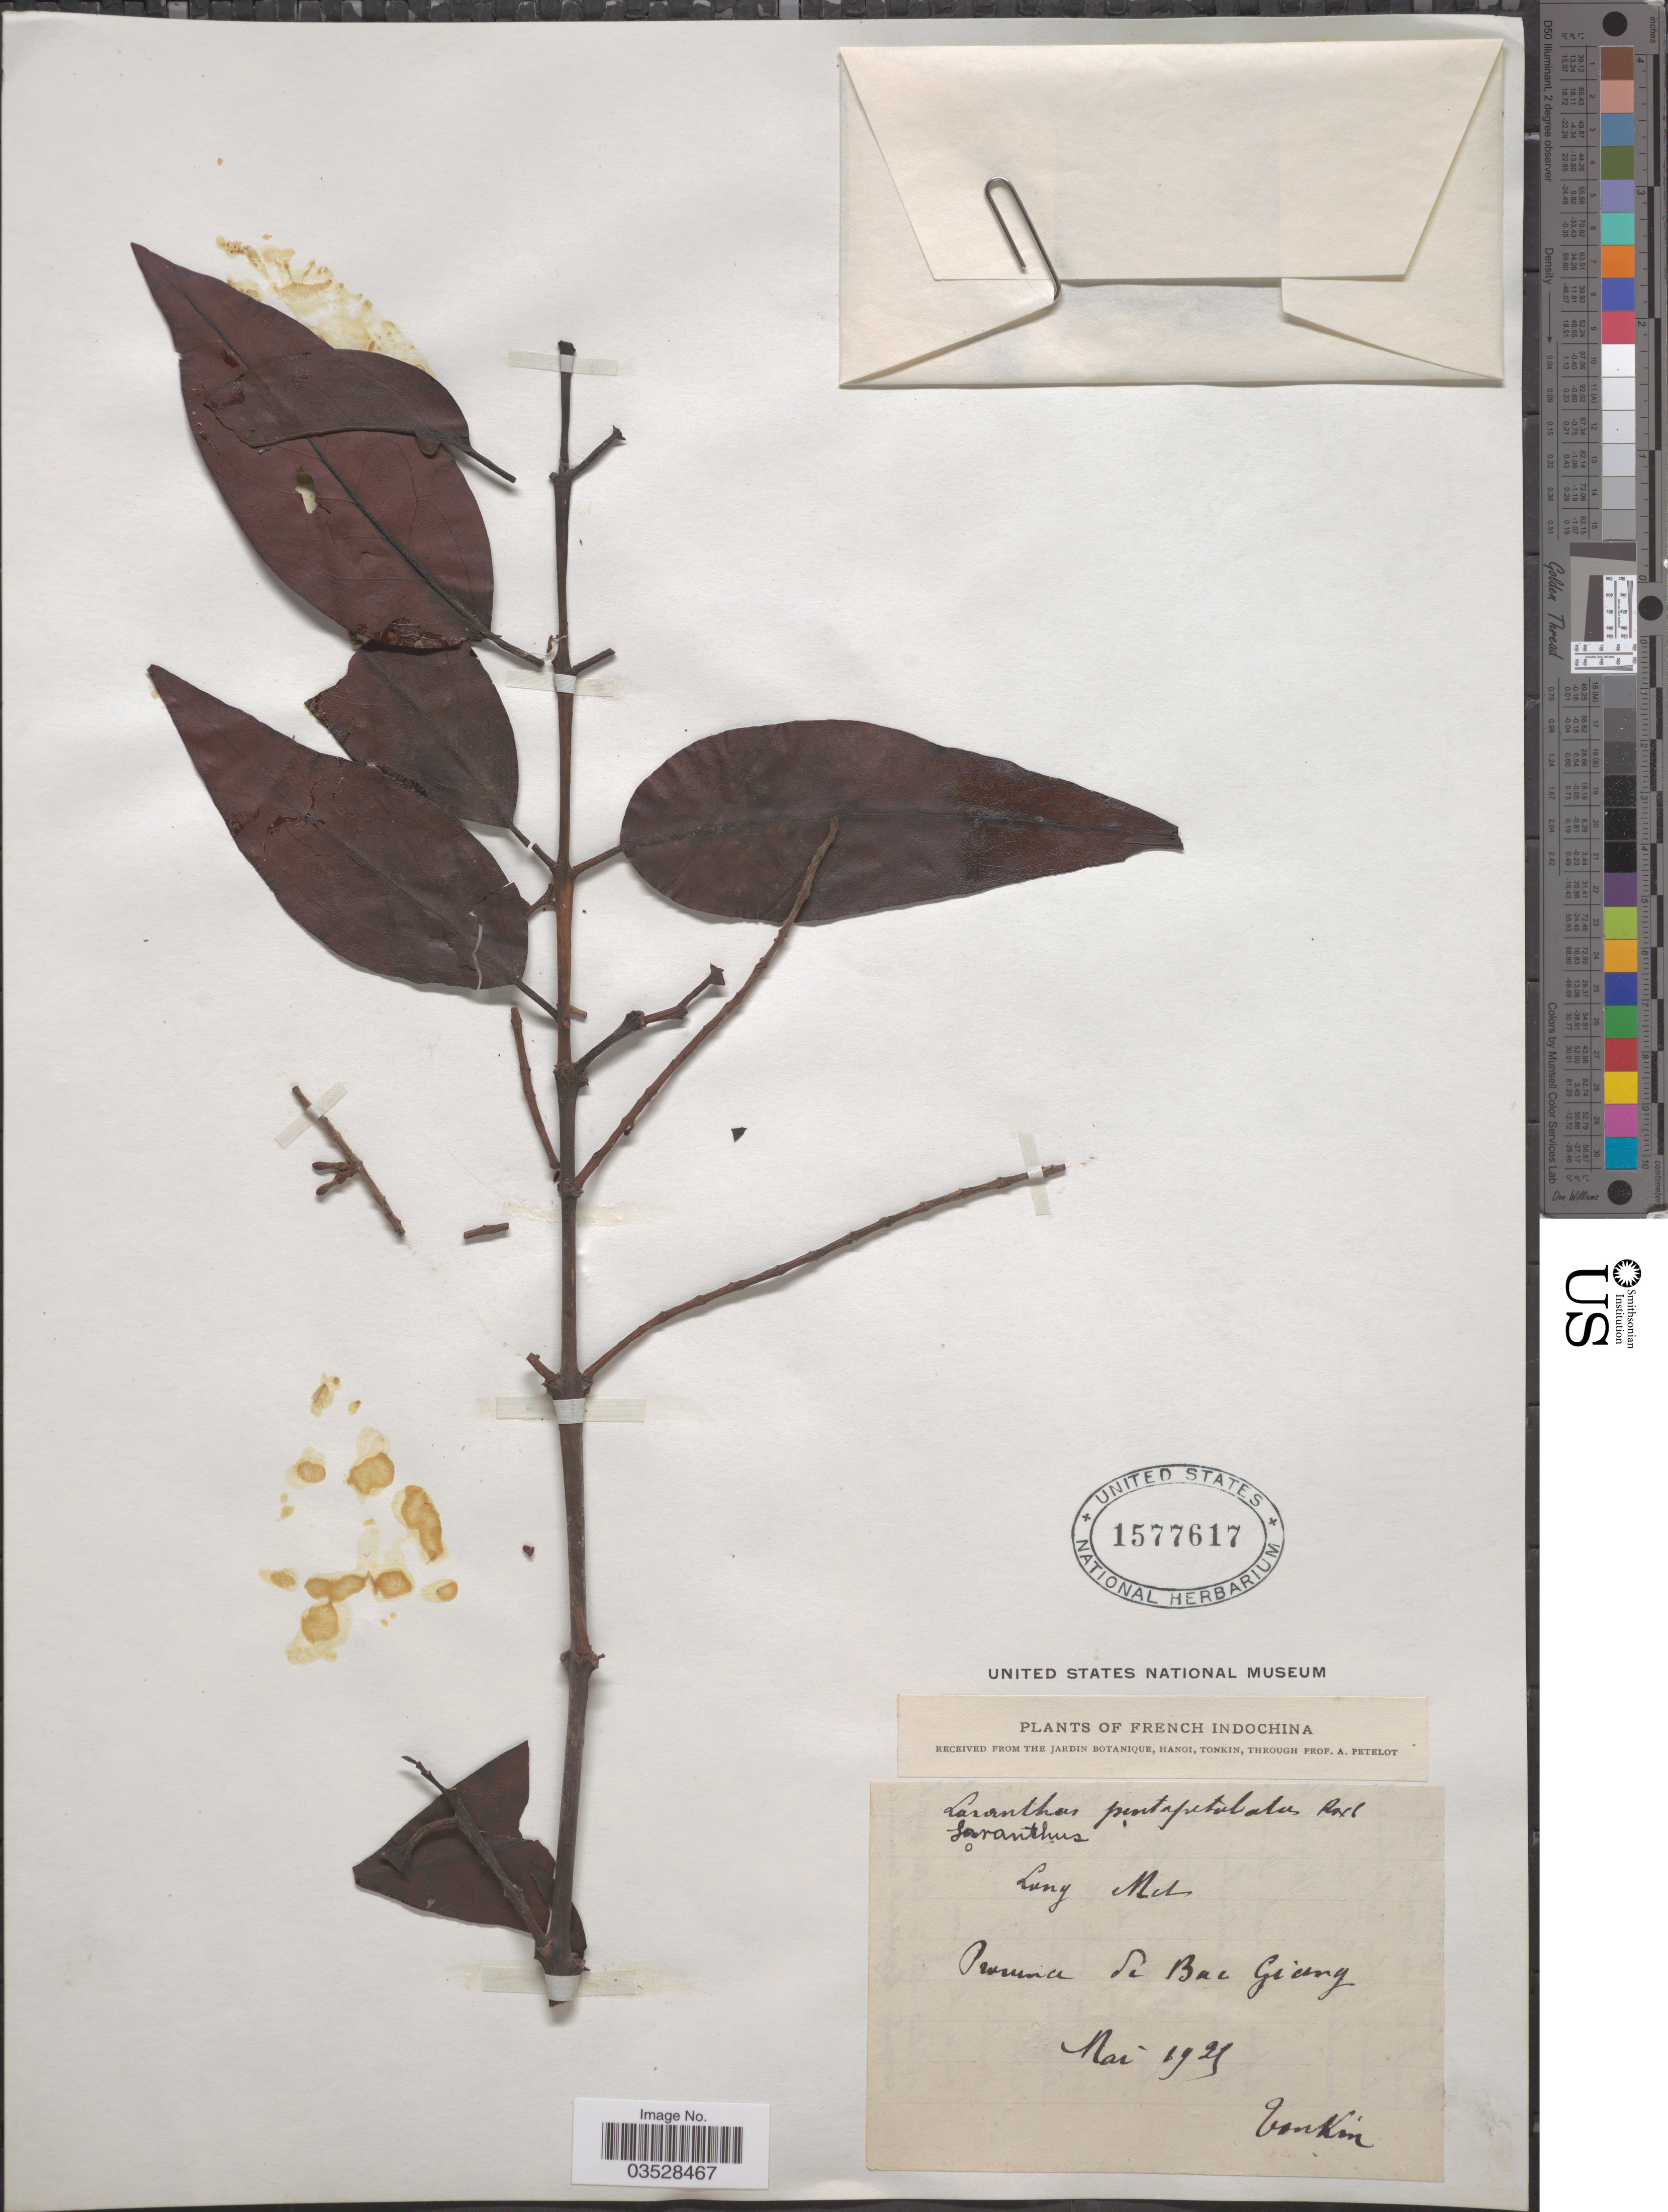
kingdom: Plantae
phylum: Tracheophyta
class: Magnoliopsida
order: Santalales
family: Loranthaceae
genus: Loranthus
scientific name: Loranthus pentapetalus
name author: Roxb.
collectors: Pételot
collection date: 1925-05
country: Vietnam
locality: French Indochina. Lung Mel [interpreted]. Province de Bac Giang.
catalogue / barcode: US 1577617